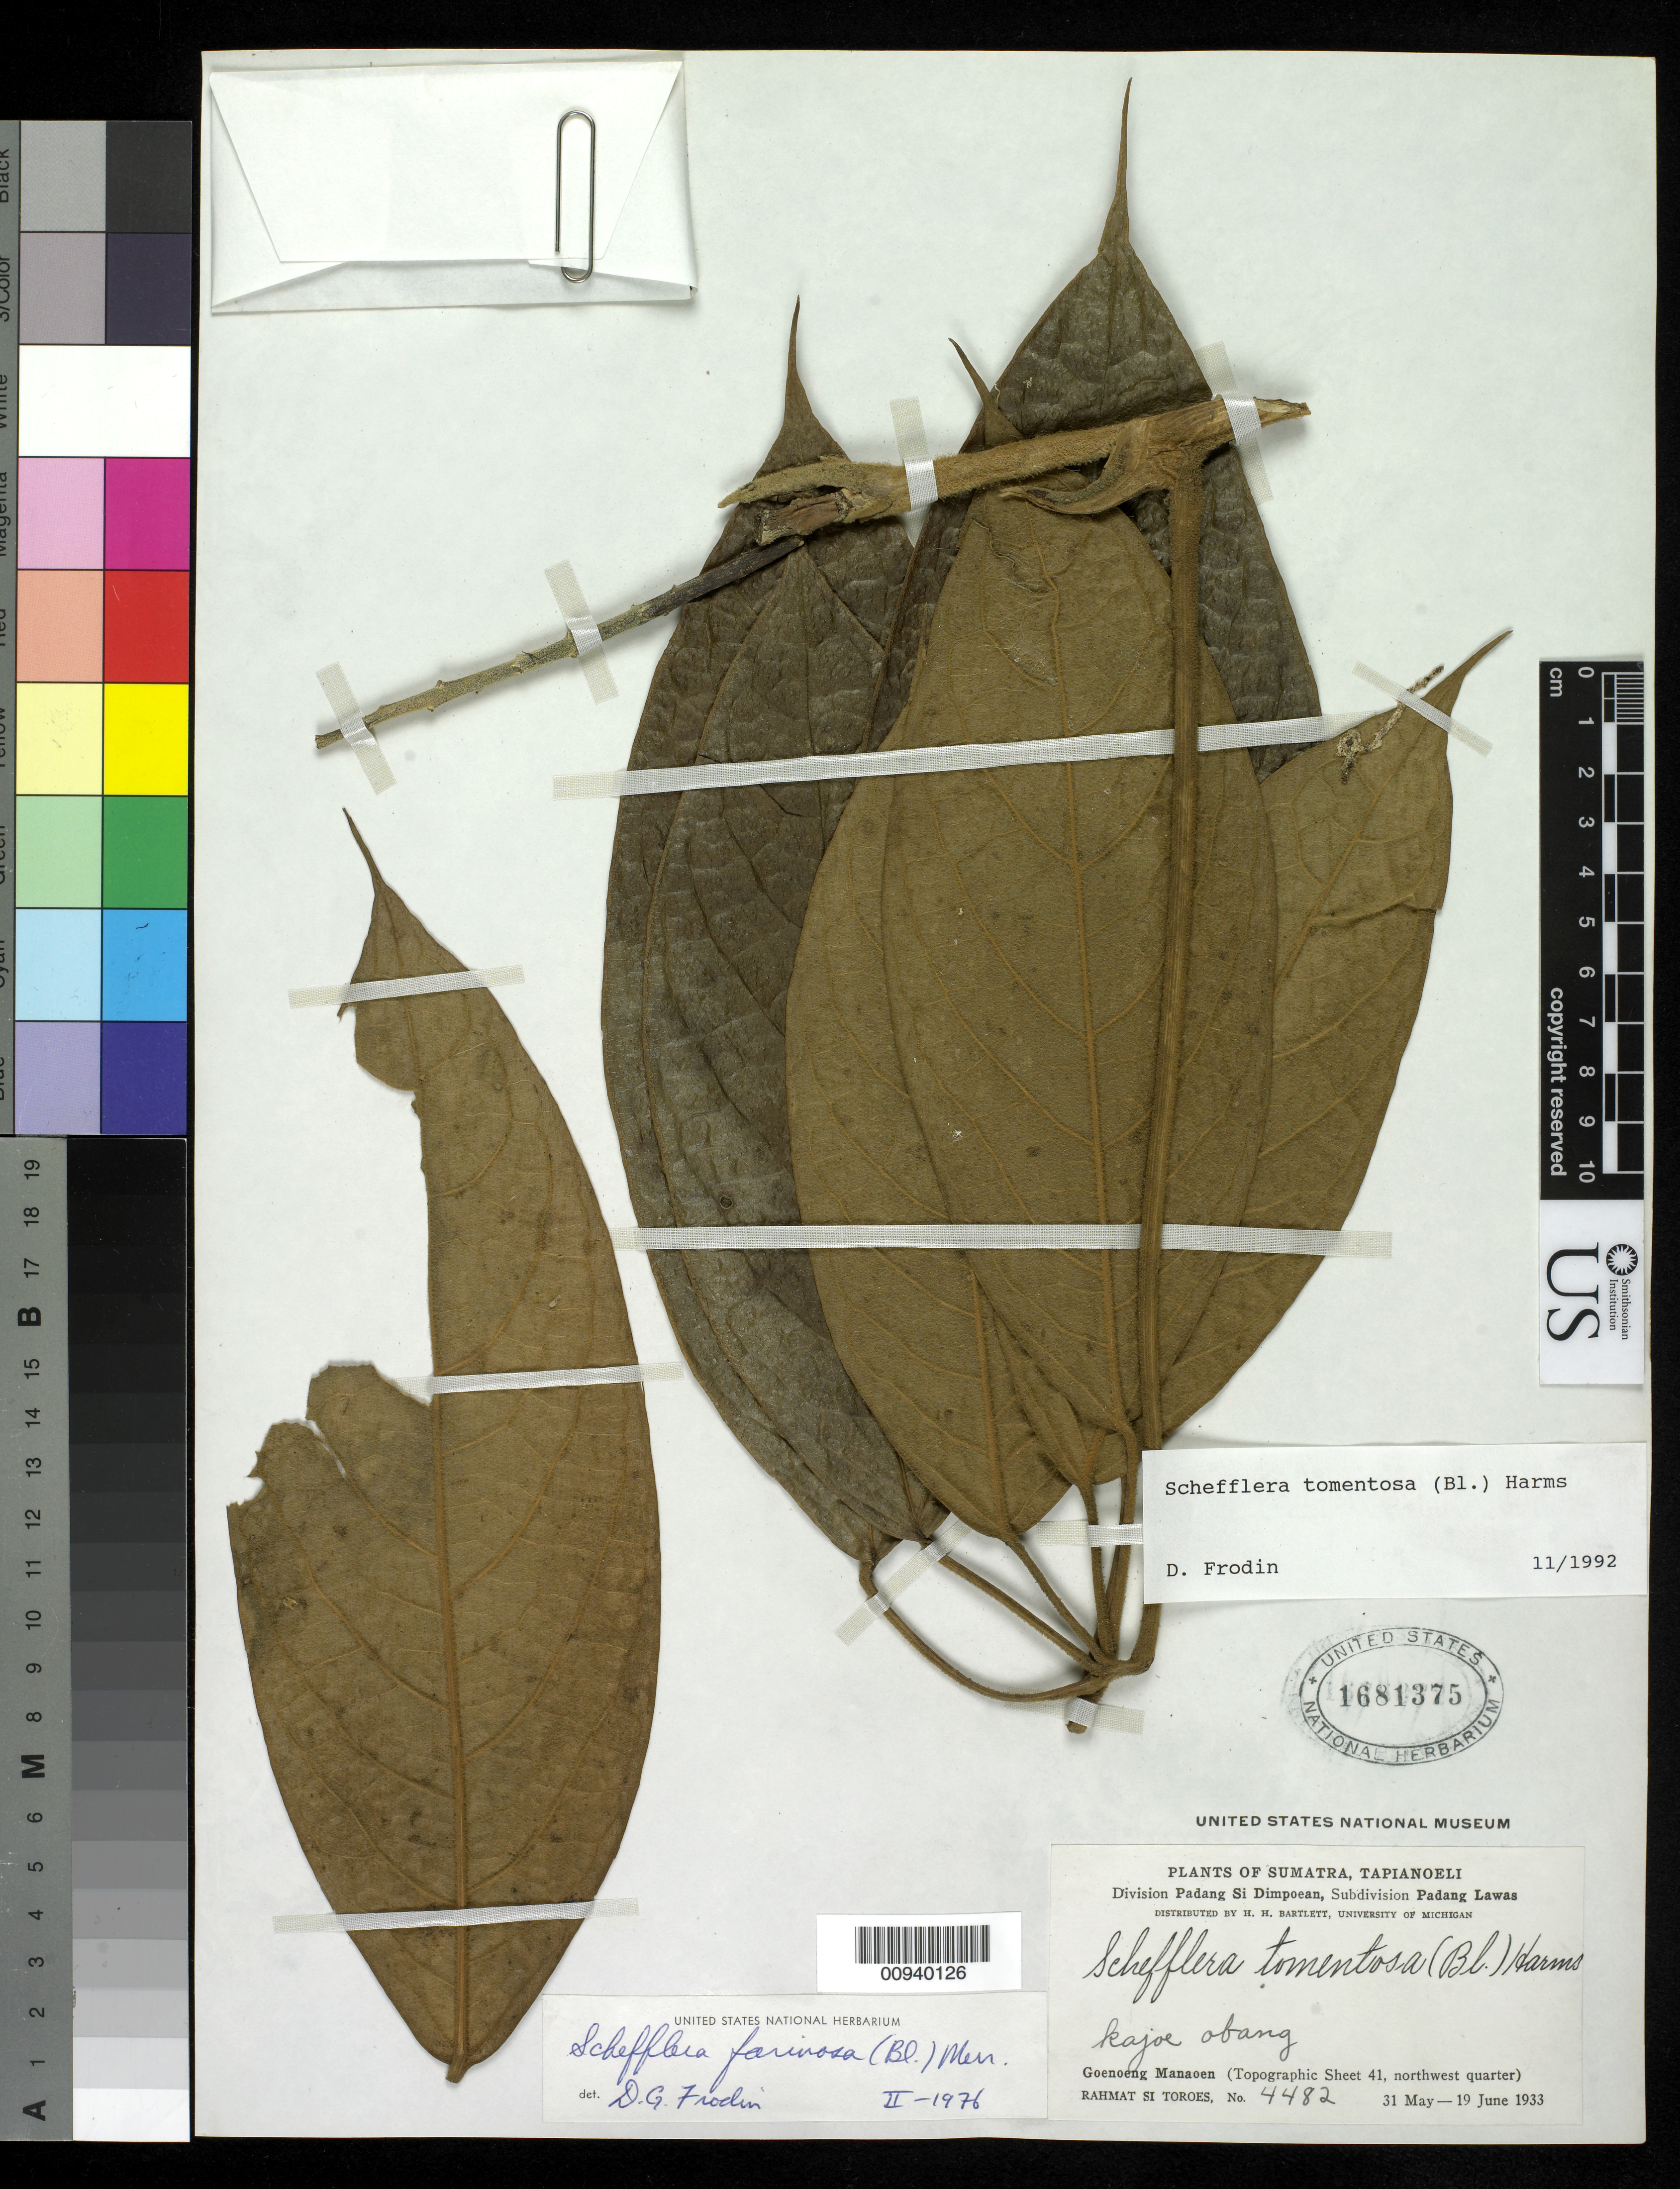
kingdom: Plantae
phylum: Tracheophyta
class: Magnoliopsida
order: Apiales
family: Araliaceae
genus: Heptapleurum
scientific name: Heptapleurum farinosum var. farinosum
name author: (Blume) Lowry & G. M. Plunkett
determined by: Wagner, W. L., (BOT), Smithsonian Institution - National Museum of Natural History (UNITED STATES)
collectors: Rahmat Si Boeea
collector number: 4482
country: Indonesia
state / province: Sumatra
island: Sumatra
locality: Tapianoeli, Div. of Padang Si Dimpoean, Subdiv. Padang Lawas. Goenmoeng Manoen.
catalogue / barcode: US 1681375